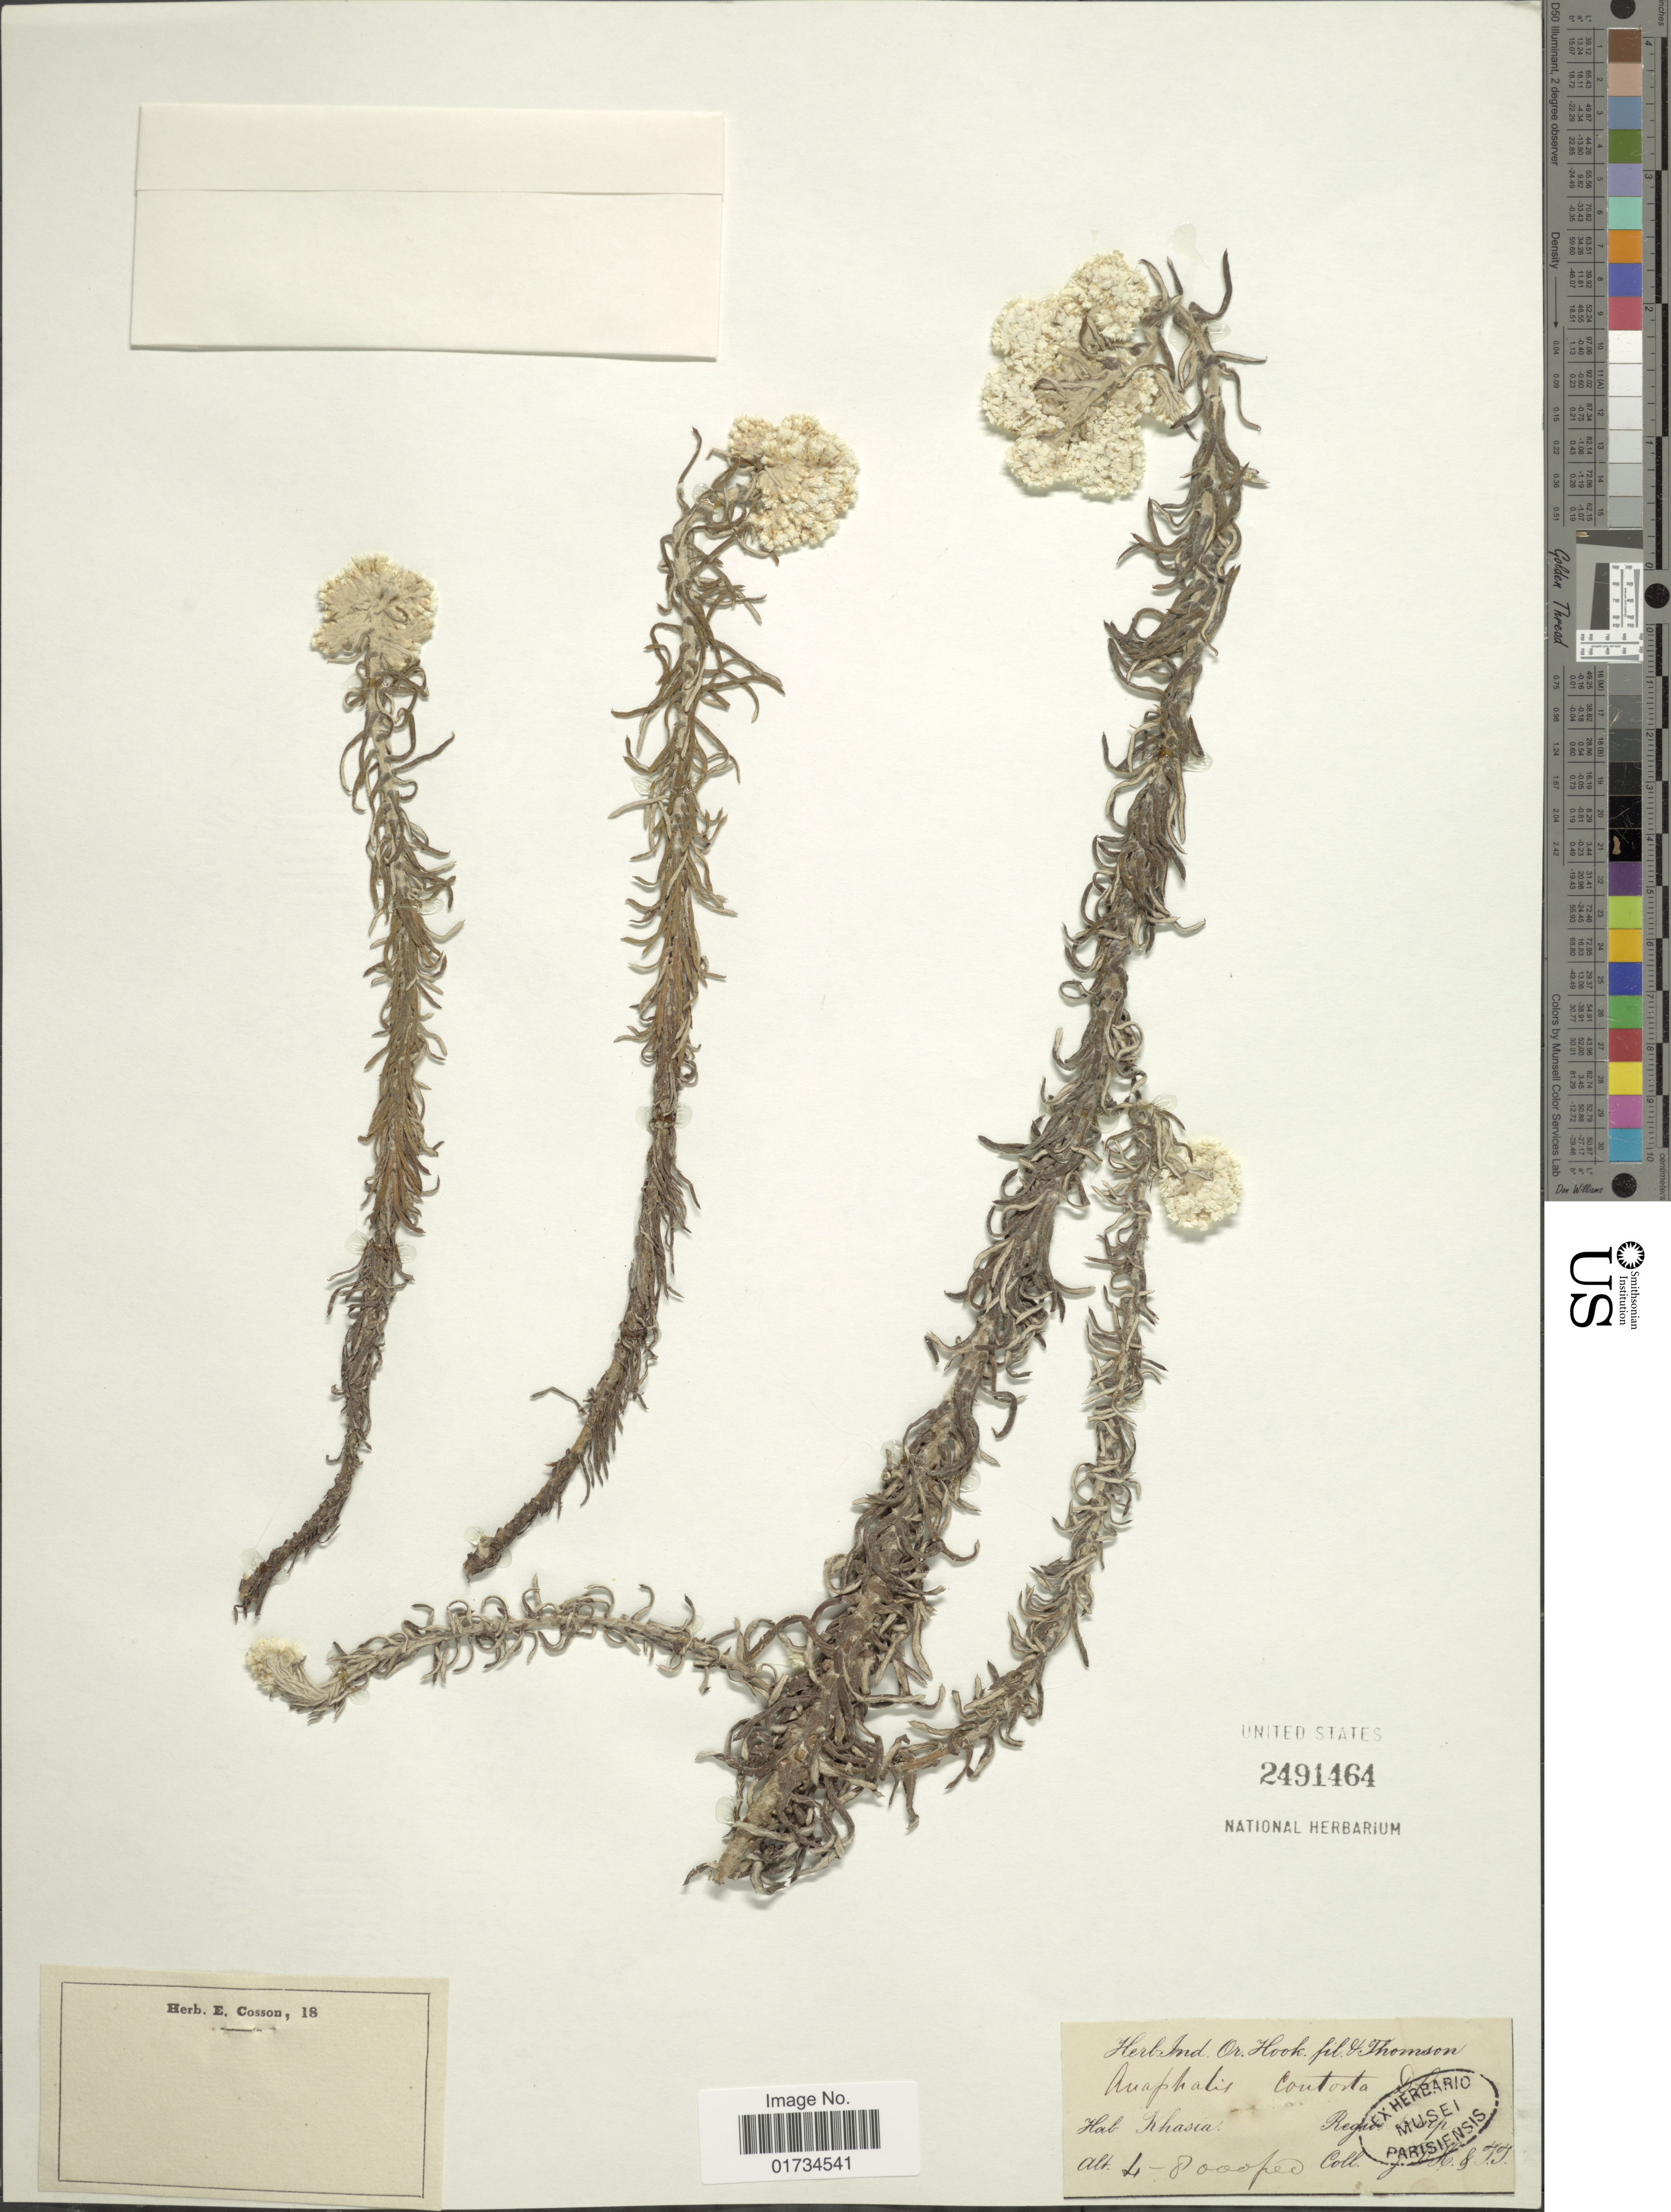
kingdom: Plantae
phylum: Tracheophyta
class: Magnoliopsida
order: Asterales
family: Asteraceae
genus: Anaphalis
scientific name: Anaphalis contorta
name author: (D. Don) Hook. f.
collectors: J. D. Hooker & T. Thompson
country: India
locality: Khasia, Regio temp. Ind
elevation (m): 1219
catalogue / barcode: US 2491464